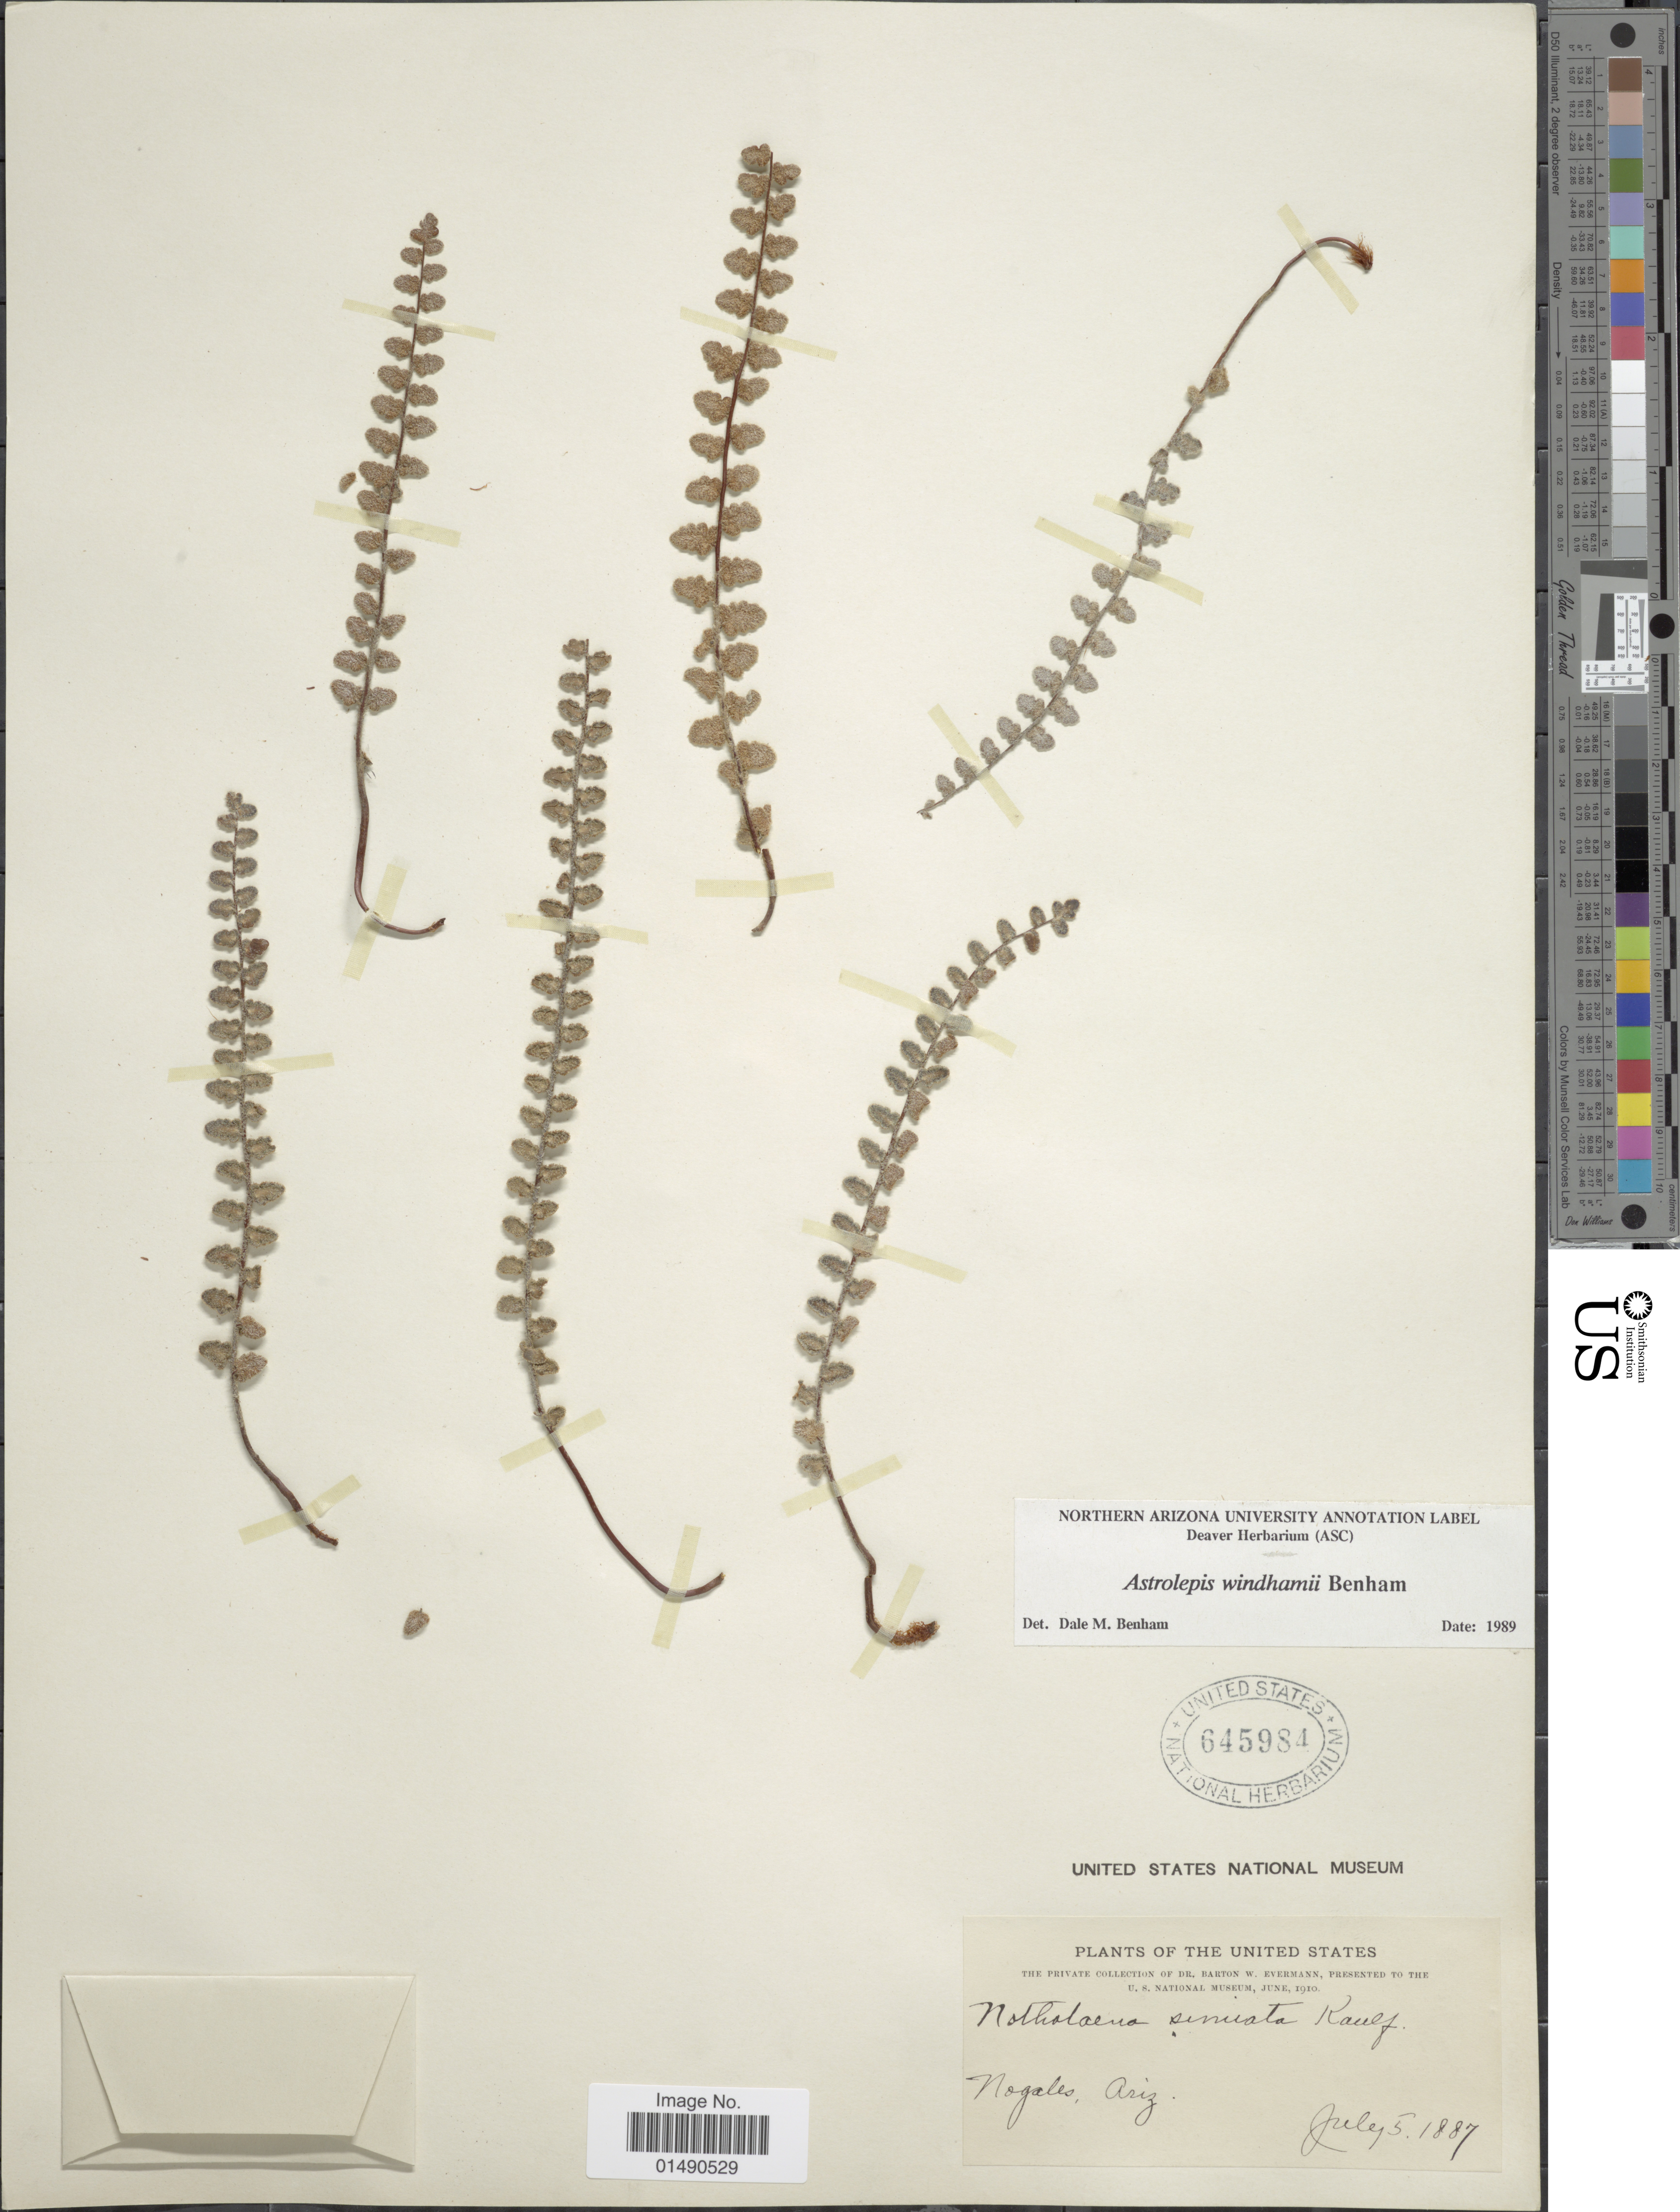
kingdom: Plantae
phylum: Tracheophyta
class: Polypodiopsida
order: Polypodiales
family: Pteridaceae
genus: Astrolepis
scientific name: Astrolepis windhamii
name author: D.M. Benham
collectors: B. W. Evermann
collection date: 1887-07-05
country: United States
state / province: Arizona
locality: Nogales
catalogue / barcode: US 645984